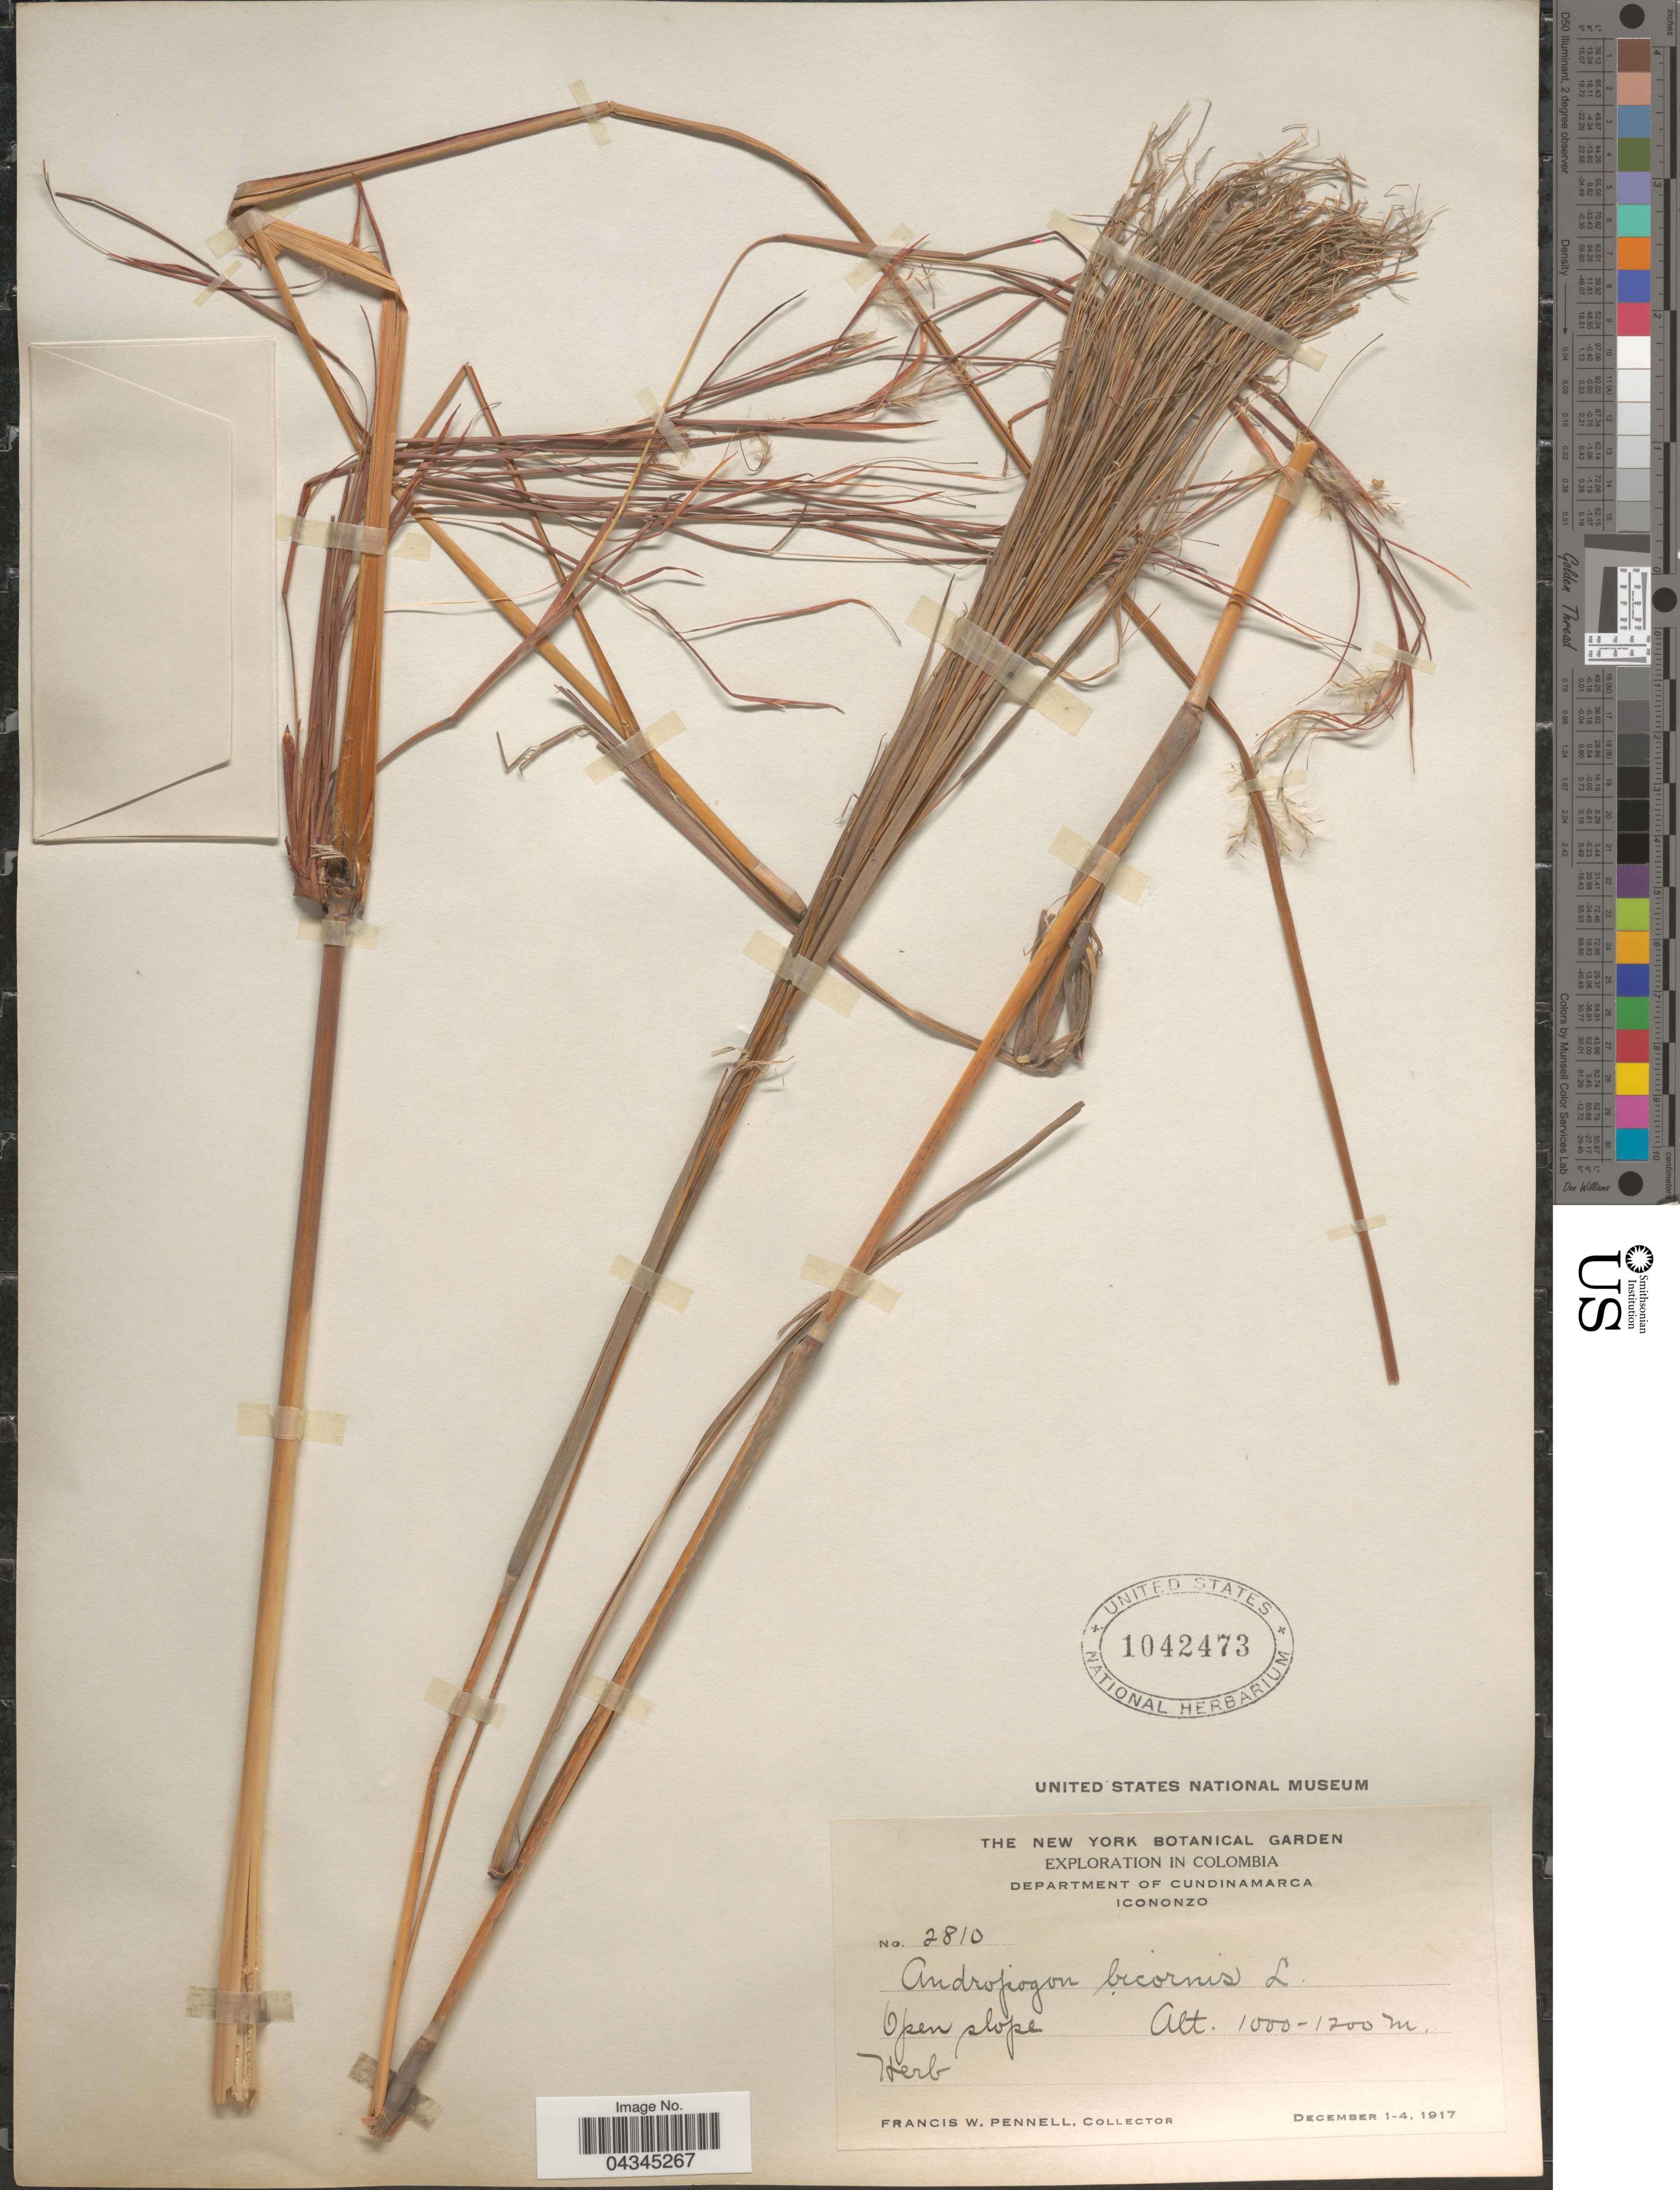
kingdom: Plantae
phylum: Tracheophyta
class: Liliopsida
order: Poales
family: Poaceae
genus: Andropogon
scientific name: Andropogon bicornis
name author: L.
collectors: F. W. Pennell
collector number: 2810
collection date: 1917-12-01/1917-12-04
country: Colombia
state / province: Cundinamarca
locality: Exploration In Colombia. Department Of Cundinamarca. Icononzo.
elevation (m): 1000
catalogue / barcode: US 1042473